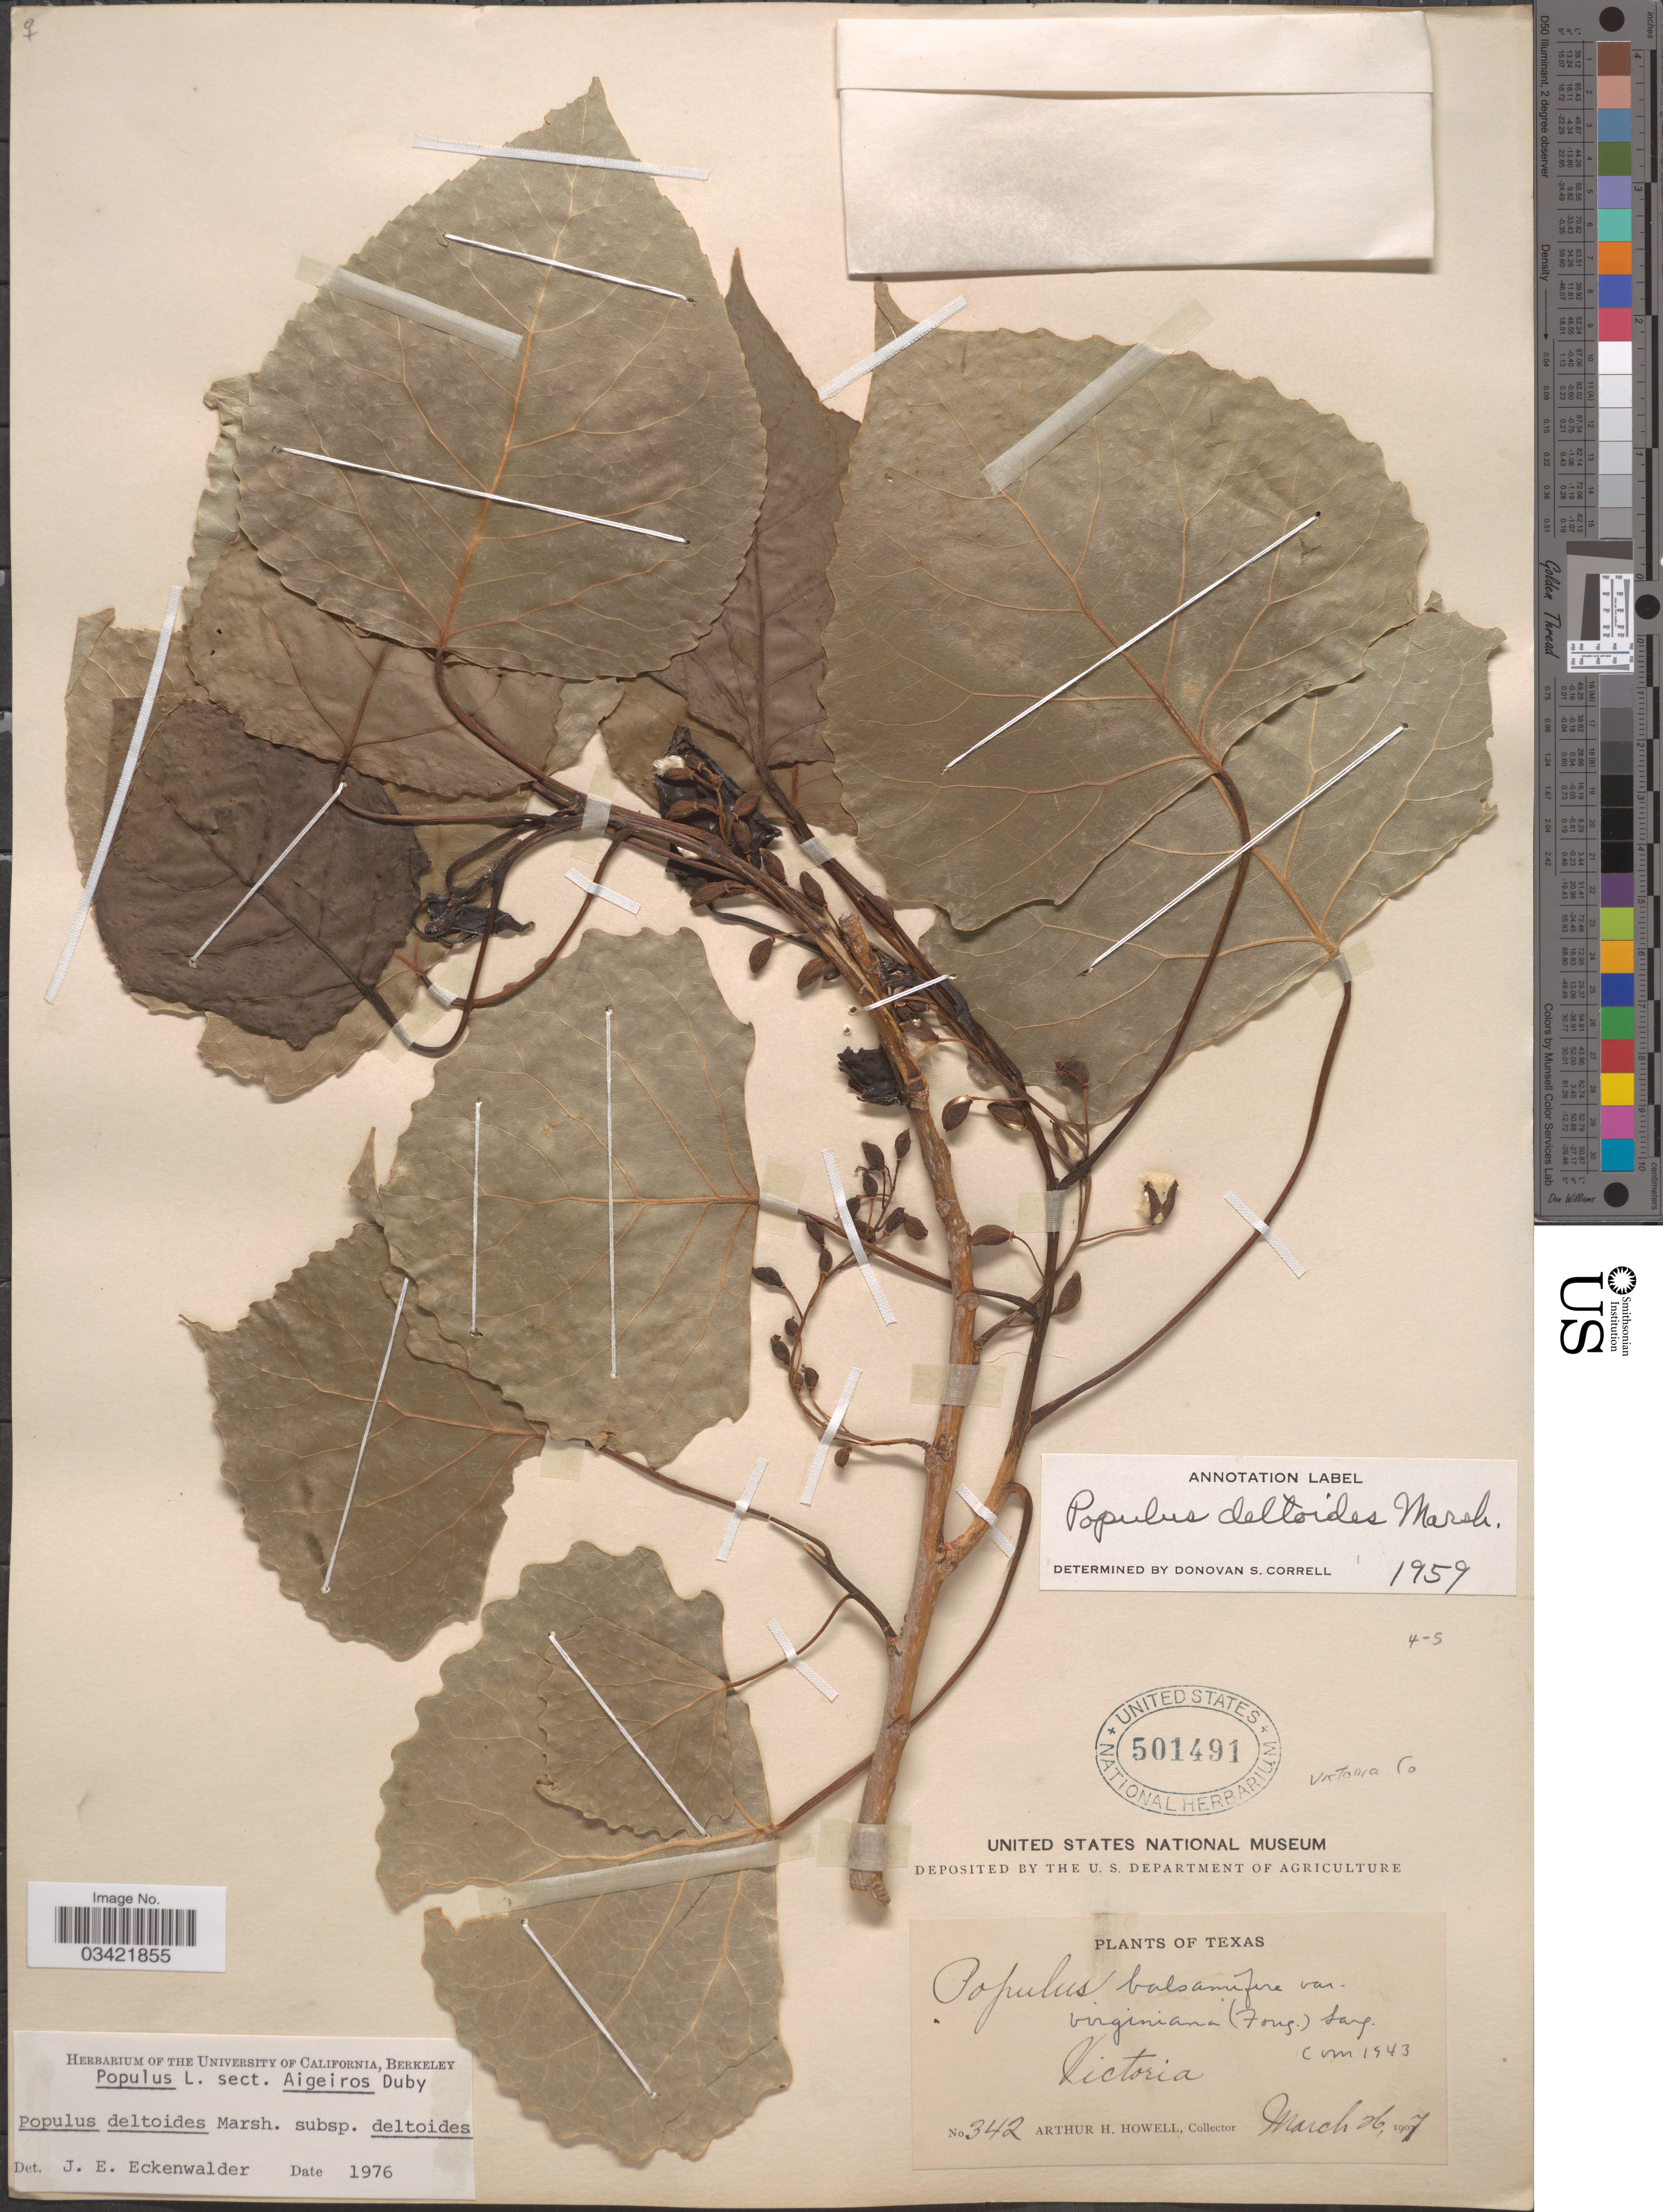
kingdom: Plantae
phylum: Tracheophyta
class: Magnoliopsida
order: Malpighiales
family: Salicaceae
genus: Populus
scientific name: Populus deltoides subsp. deltoides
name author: W. Bartram ex Marshall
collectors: A. H. Howell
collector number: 342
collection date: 1907-03-26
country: United States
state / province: Texas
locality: Victoria. Victoria Co.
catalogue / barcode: US 501491